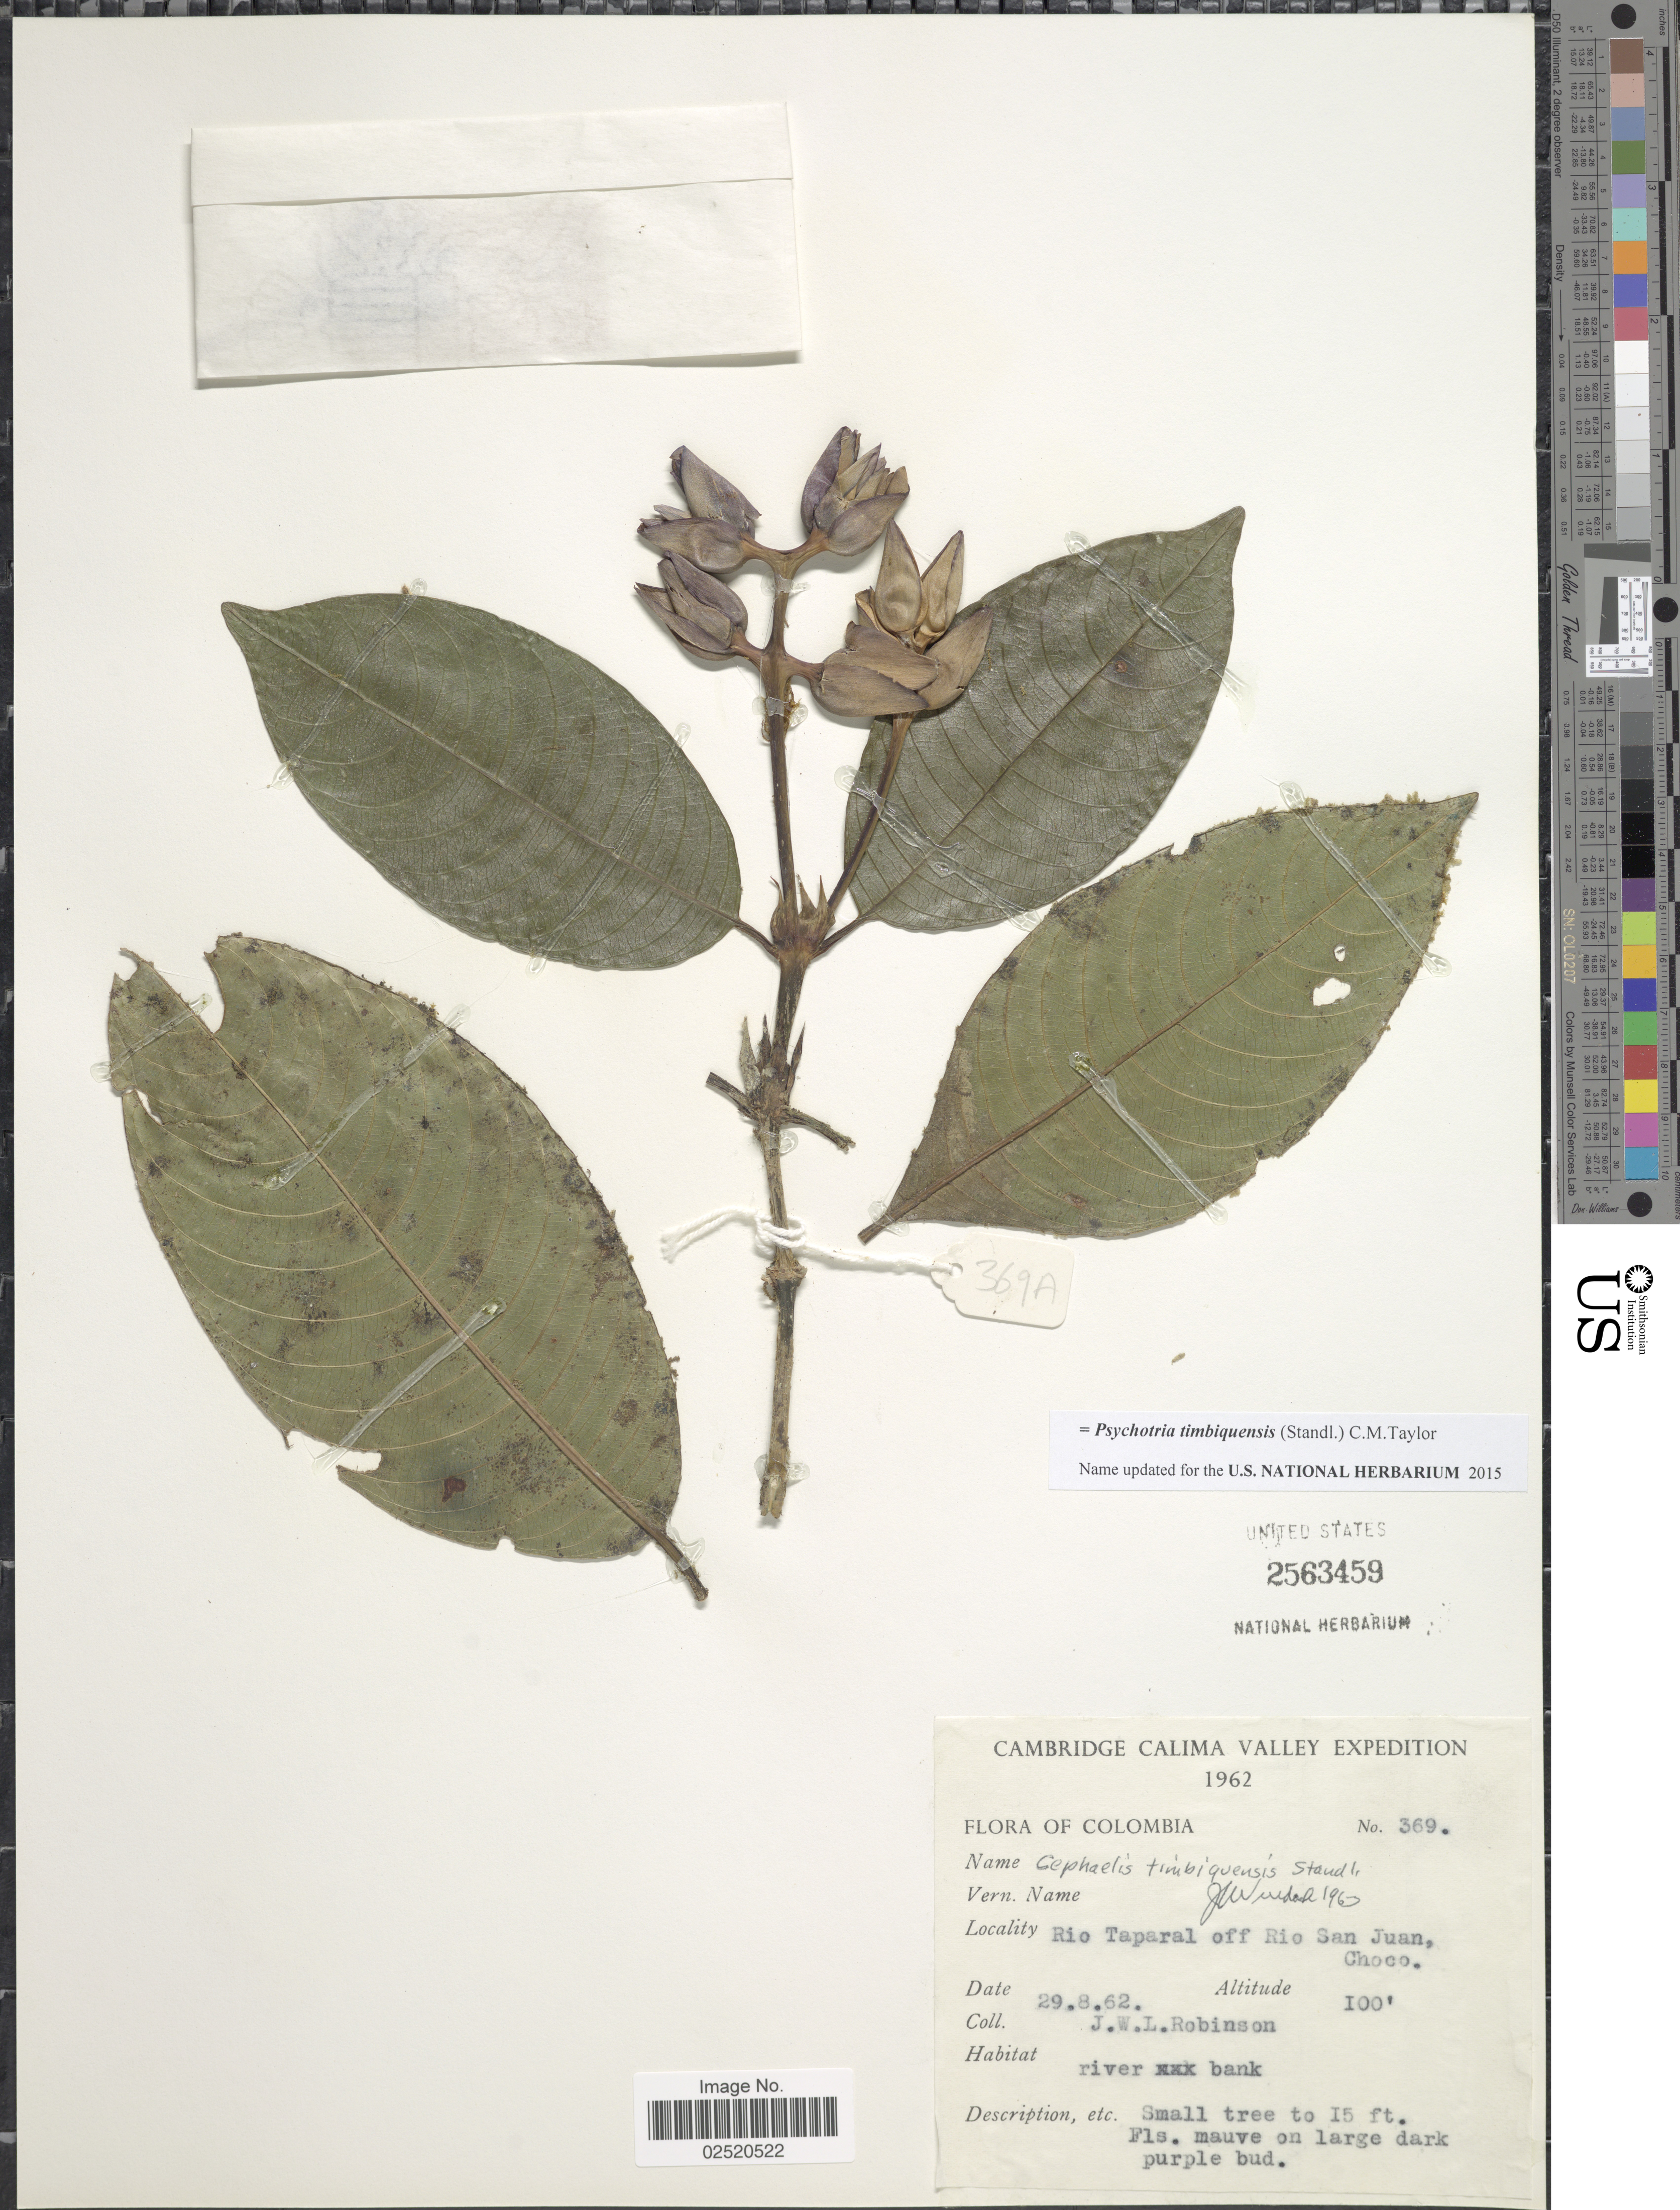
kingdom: Plantae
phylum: Tracheophyta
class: Magnoliopsida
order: Gentianales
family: Rubiaceae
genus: Psychotria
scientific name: Psychotria timbiquensis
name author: (Standl.) C.M. Taylor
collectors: J. W. Robinson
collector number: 369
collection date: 1962-08-29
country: Colombia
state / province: Chocó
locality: Calima Valley. Rio Taparal off Rio San Juan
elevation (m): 30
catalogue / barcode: US 2563459